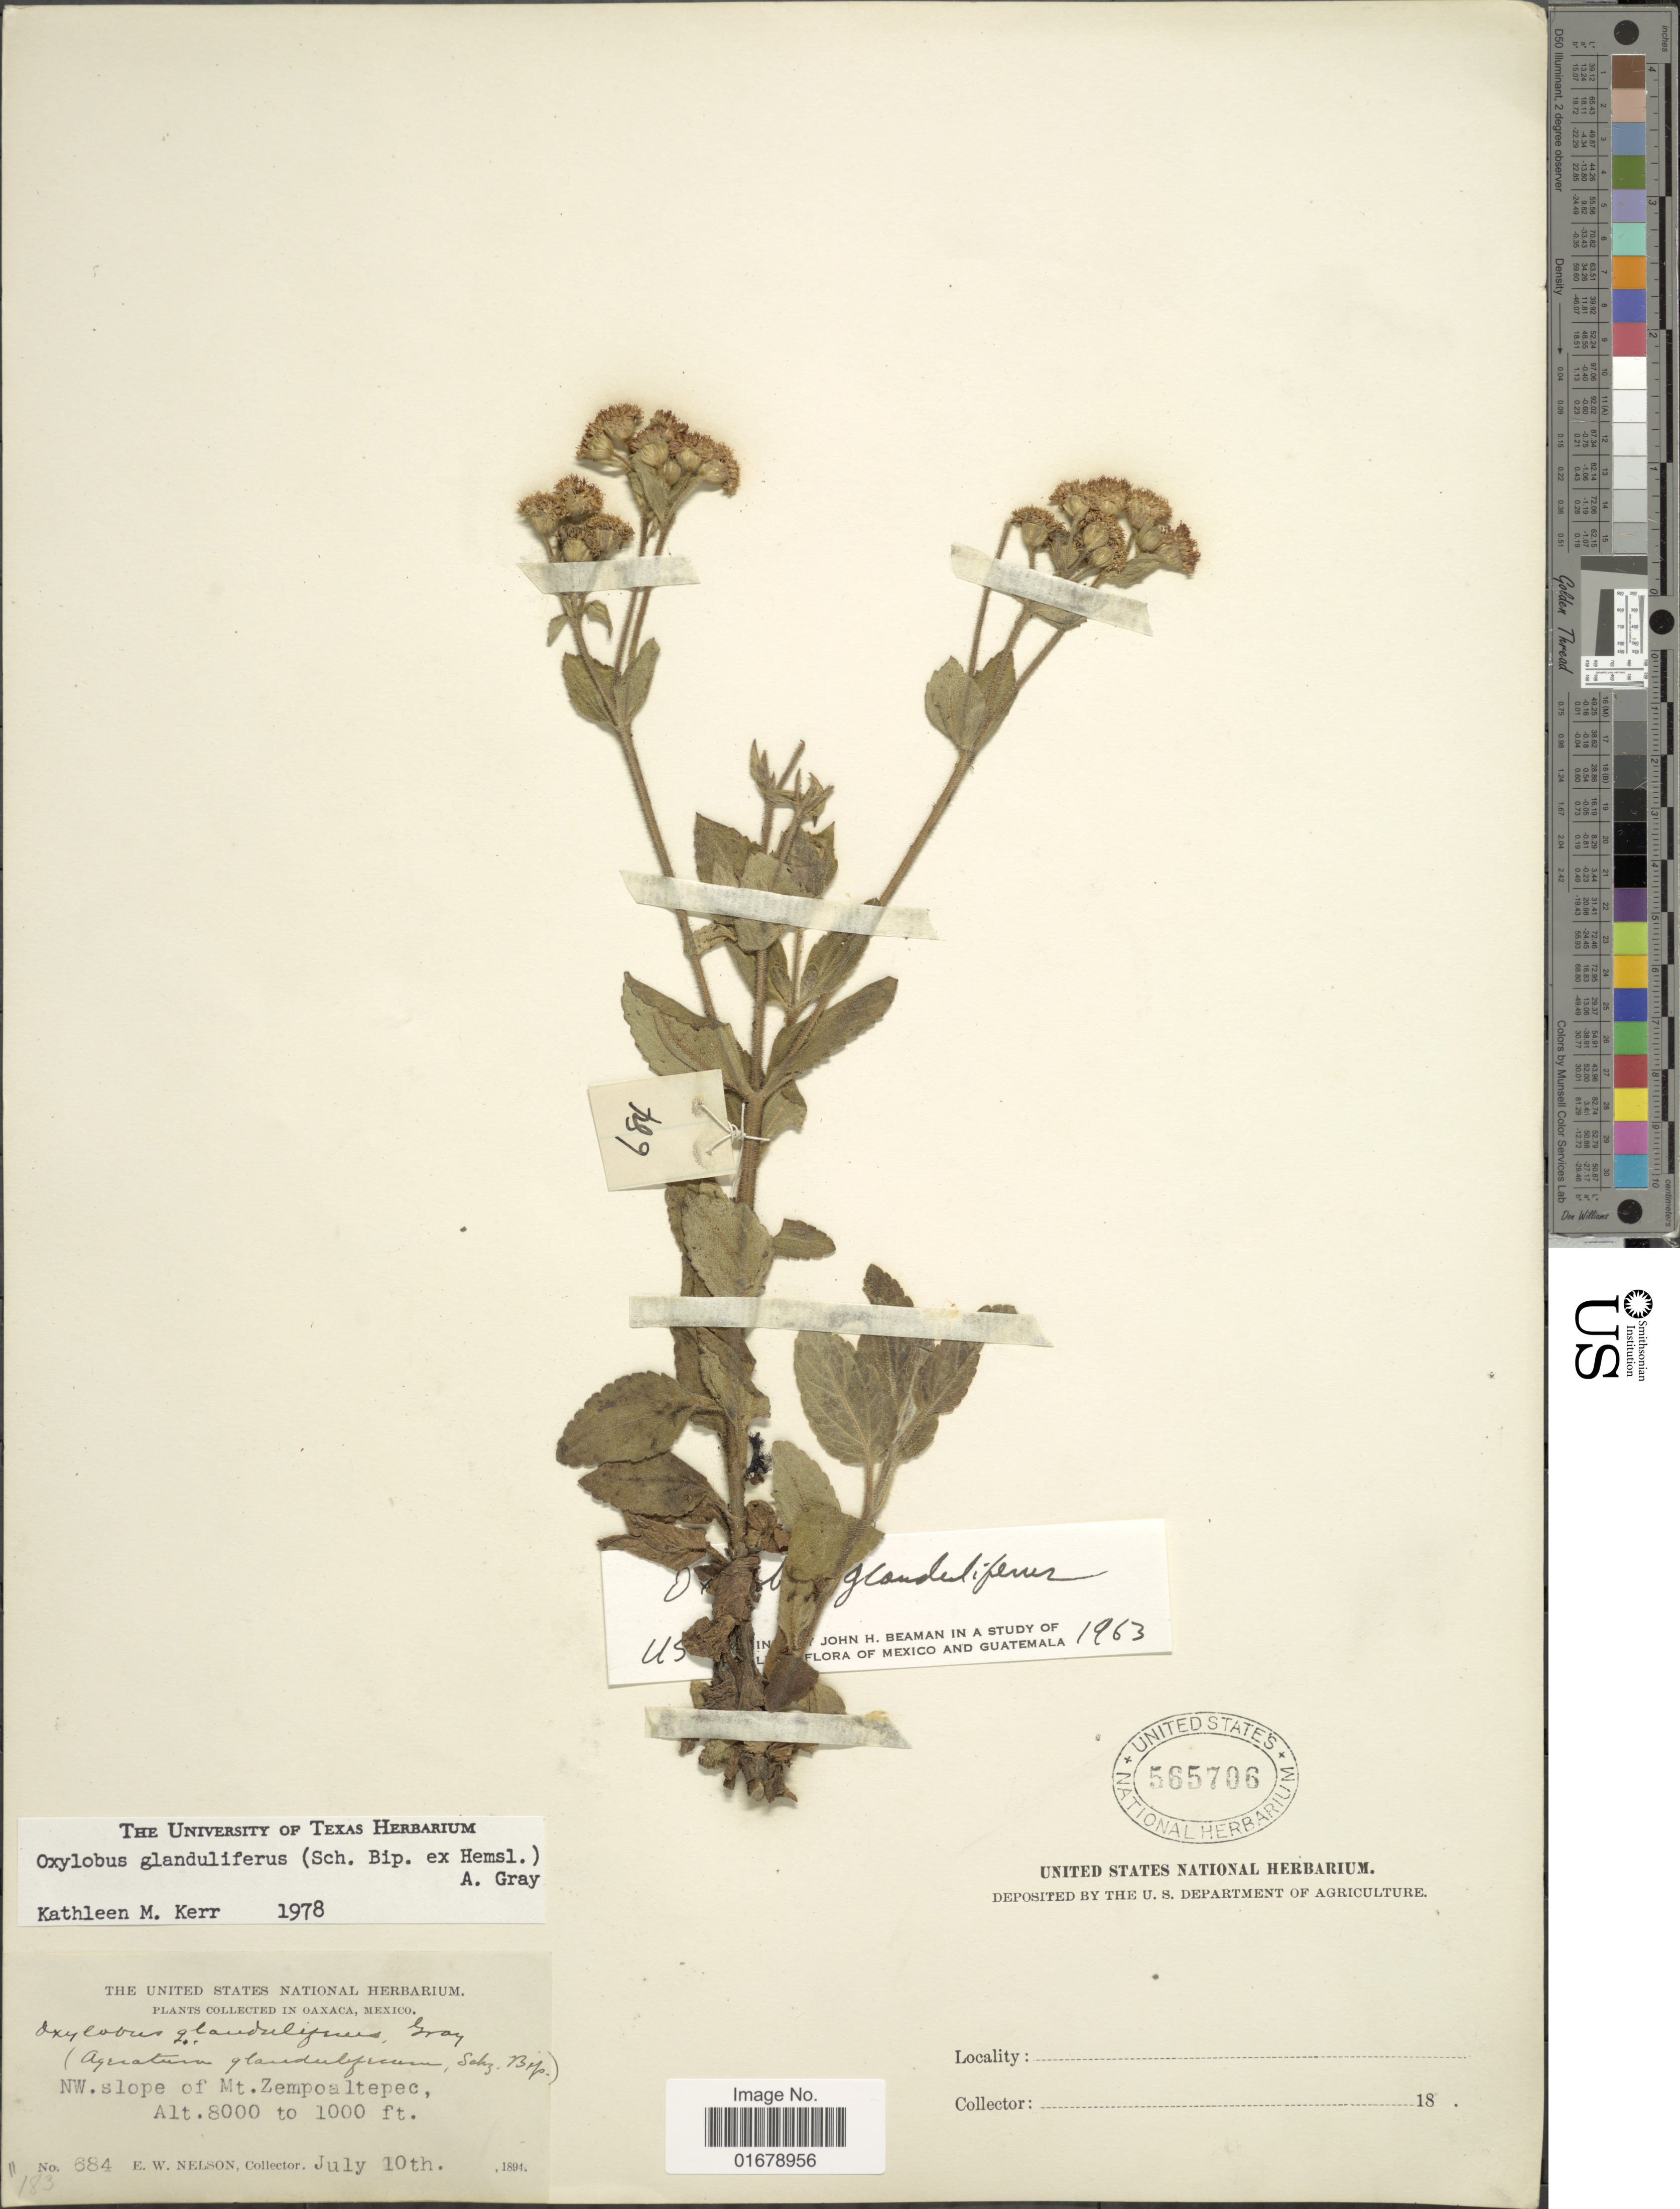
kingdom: Plantae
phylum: Tracheophyta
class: Magnoliopsida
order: Asterales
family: Asteraceae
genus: Oxylobus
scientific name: Oxylobus glanduliferus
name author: (Sch. Bip.) A. Gray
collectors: E. W. Nelson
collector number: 684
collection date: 1894-07-10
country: Mexico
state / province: Oaxaca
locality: Oaxaca, Mexico. NW slope of Mt. Zempoaltepec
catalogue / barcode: US 565706